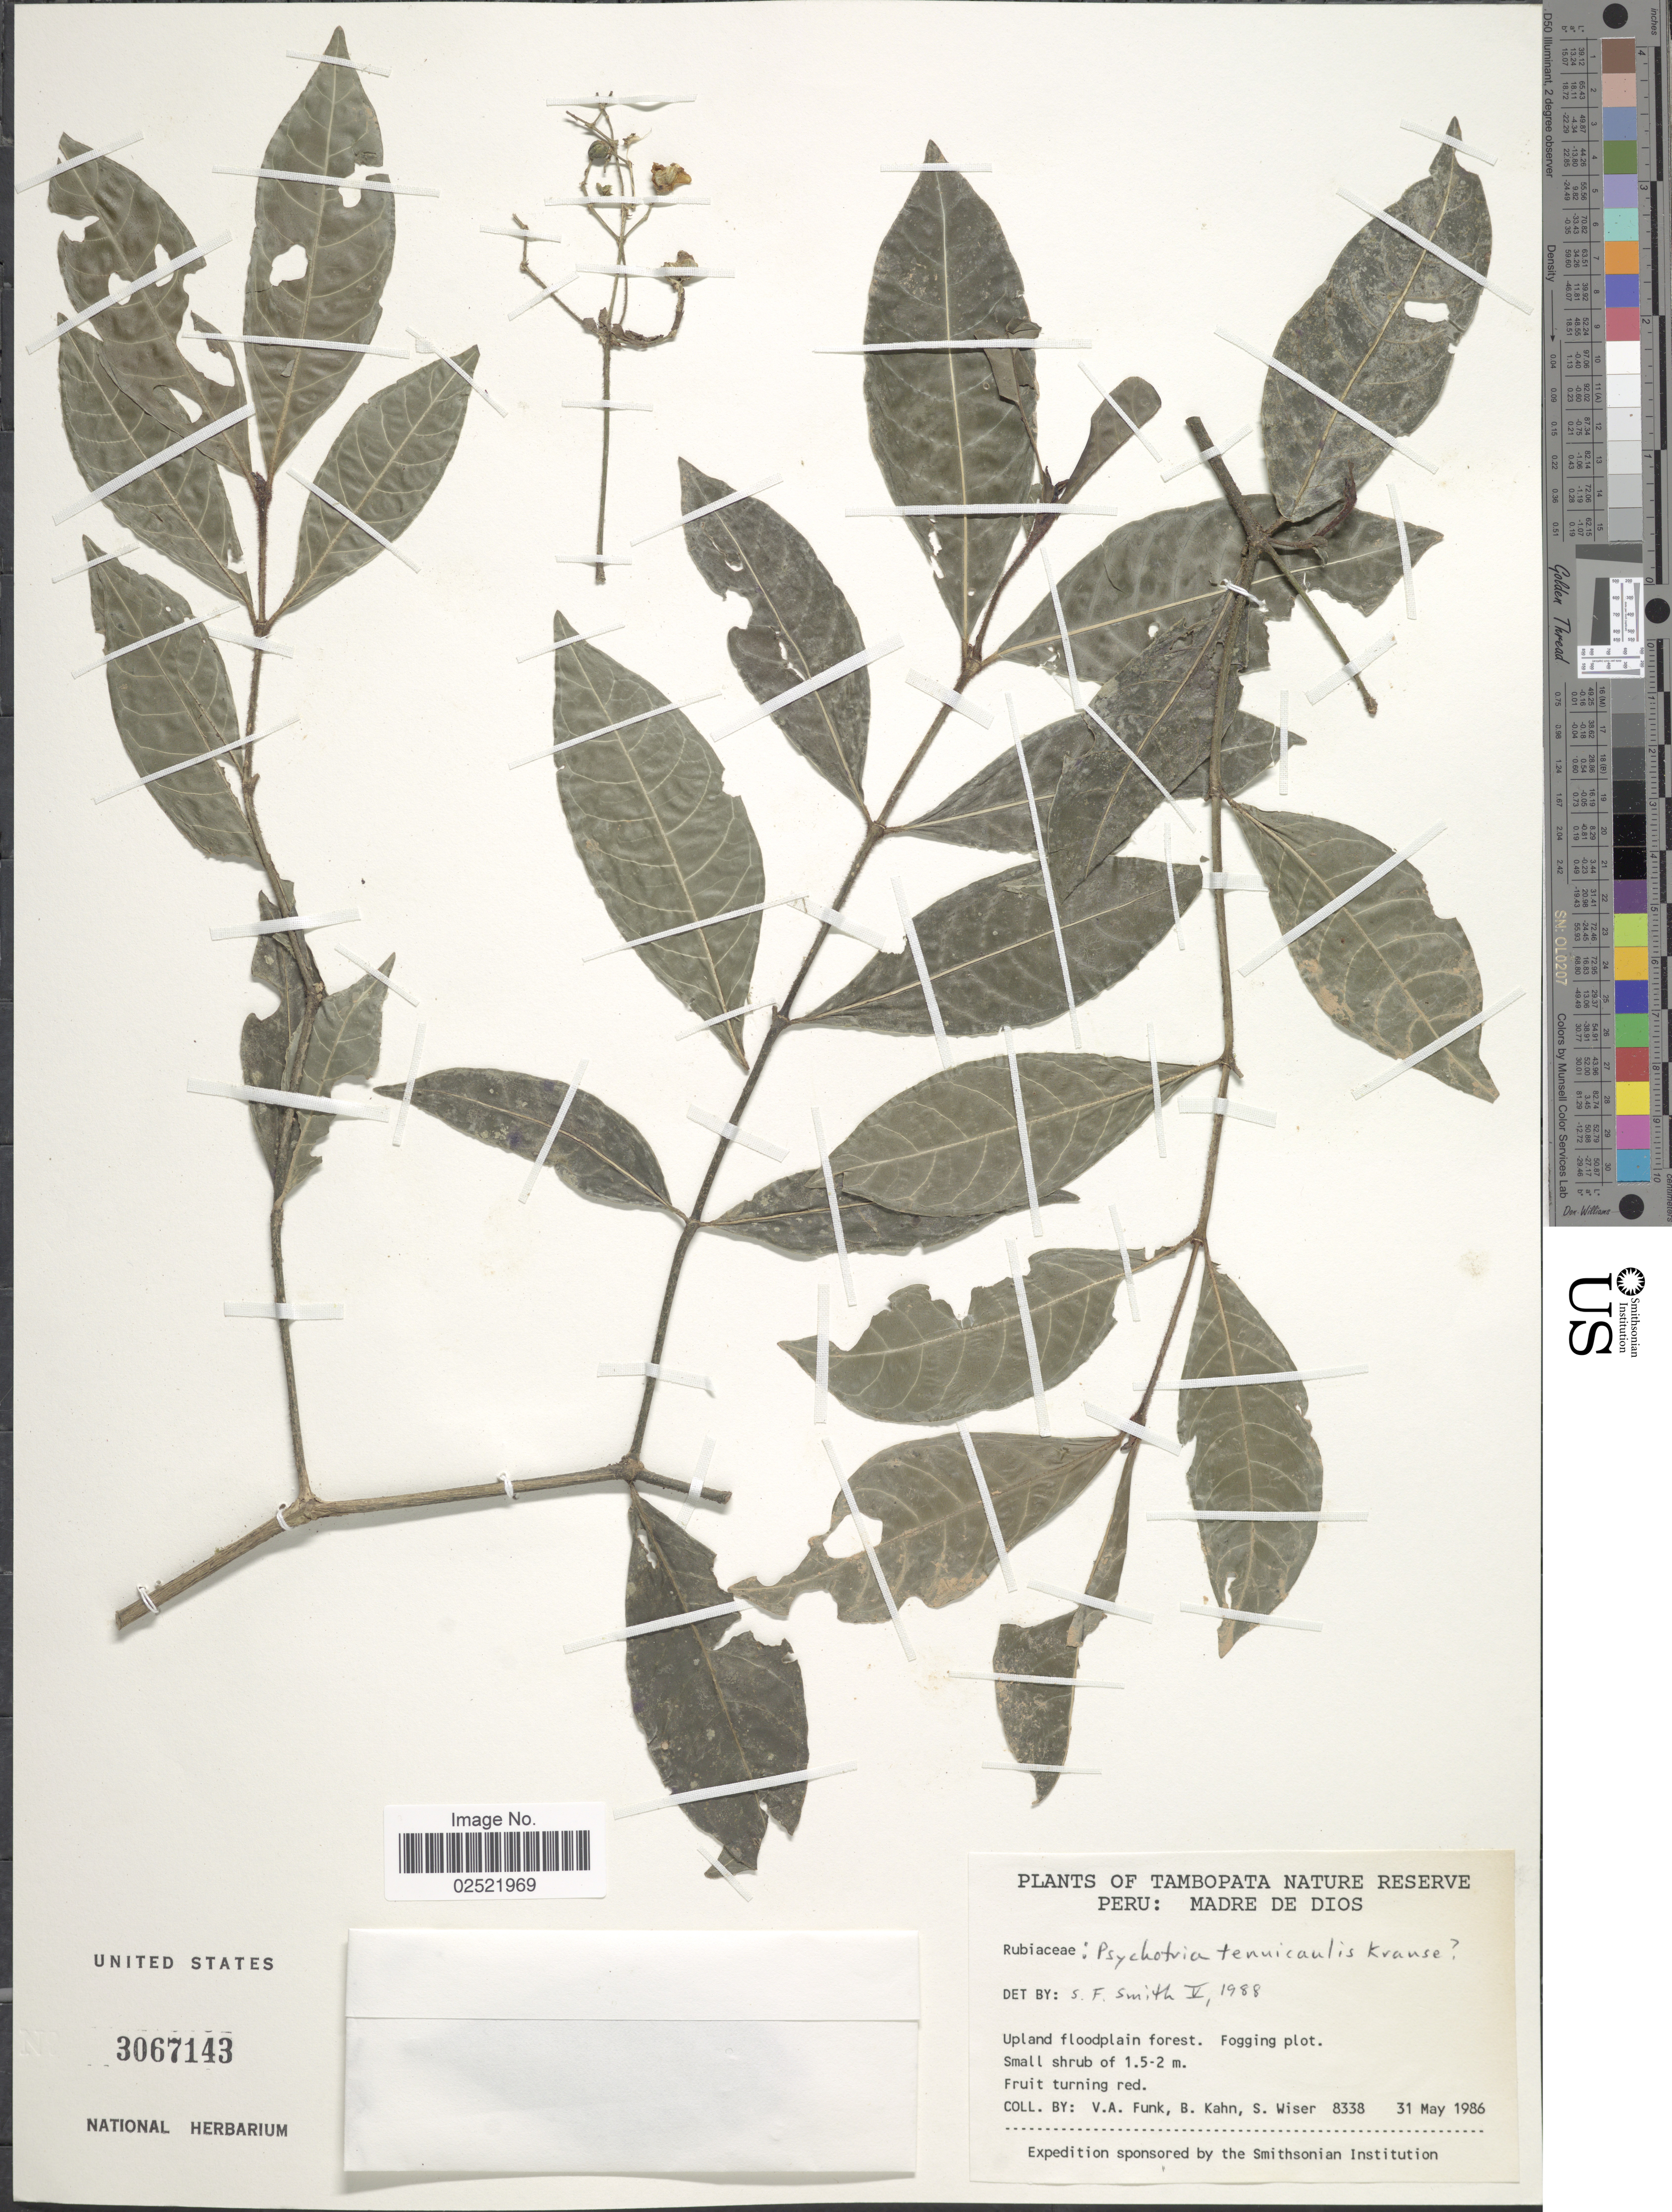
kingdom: Plantae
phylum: Tracheophyta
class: Magnoliopsida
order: Gentianales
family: Rubiaceae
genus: Psychotria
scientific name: Psychotria tenuicaulis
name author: K. Krause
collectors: V. Funk, B. Kahn & S. Wiser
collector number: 8338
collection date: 1986-05-31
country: Peru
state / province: Madre de Dios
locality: Tambopata Nature Reserve, upland floodplain forest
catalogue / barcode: US 3067143